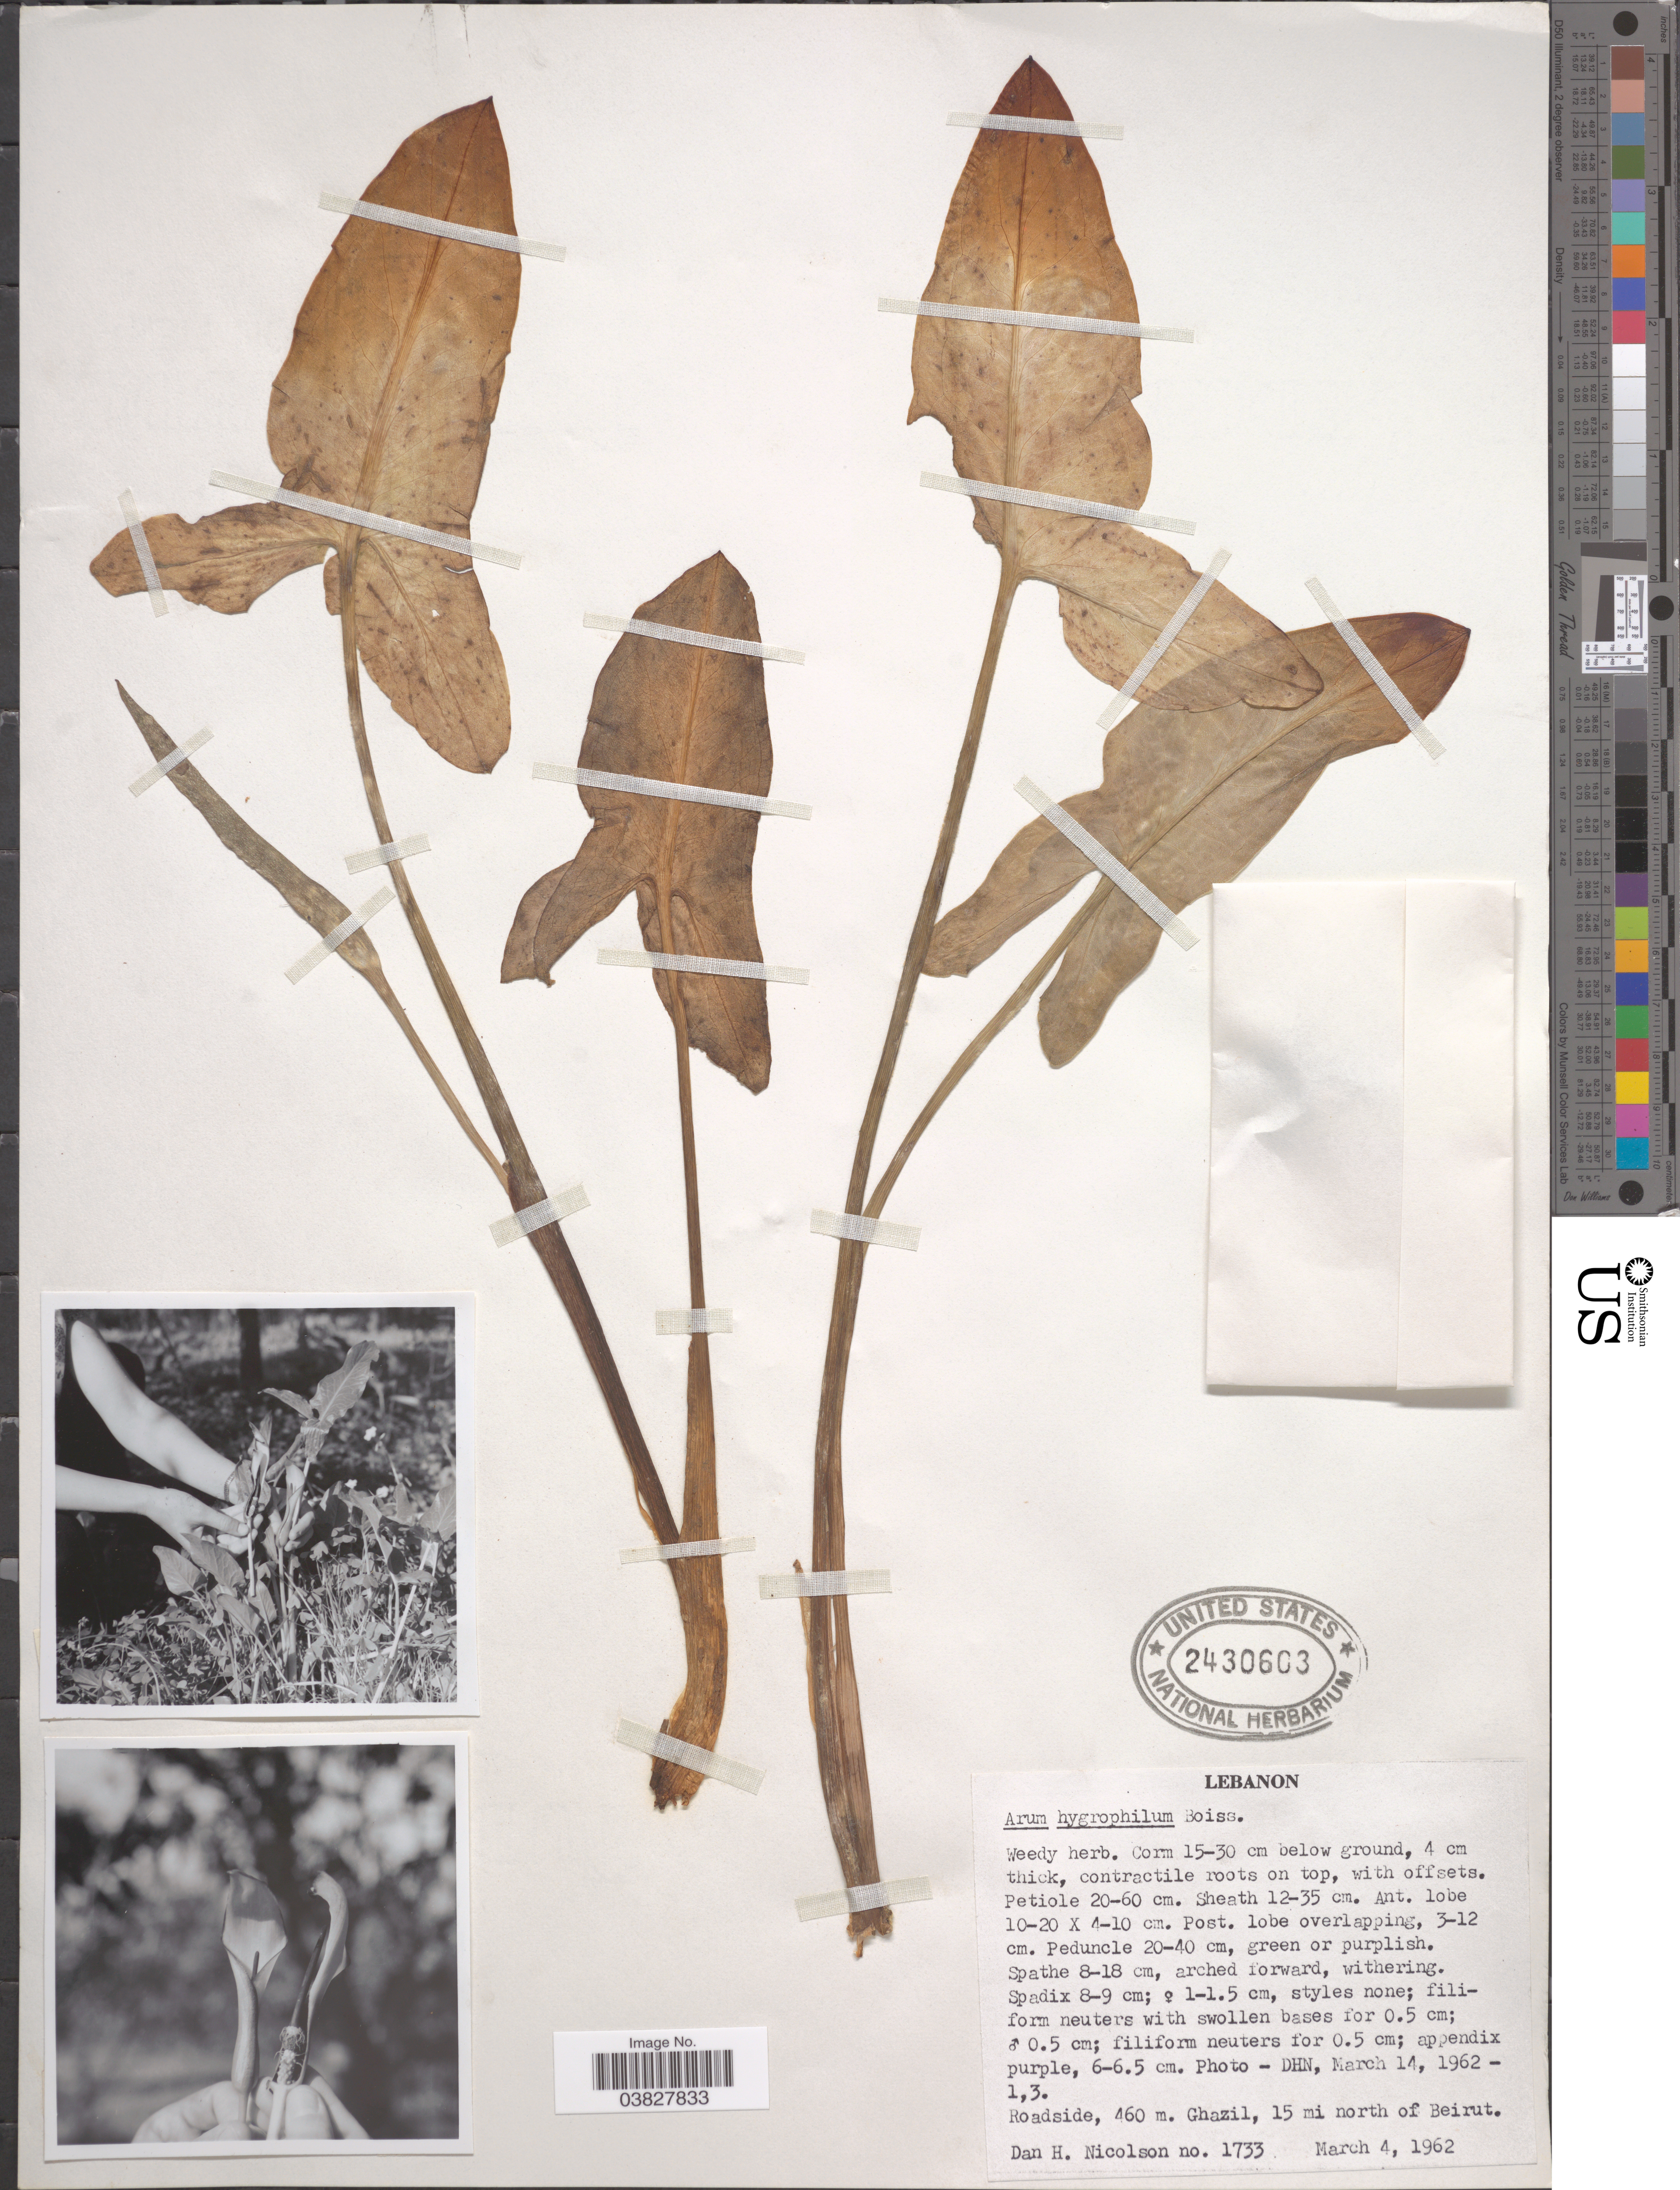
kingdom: Plantae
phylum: Tracheophyta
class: Liliopsida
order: Alismatales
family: Araceae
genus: Arum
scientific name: Arum hygrophilum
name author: Boiss.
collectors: D. H. Nicolson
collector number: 1733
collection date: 1962-03-04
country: Lebanon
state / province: Beyrouth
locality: Roadside, Ghazil, 15 mi. north of Beirut.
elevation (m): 460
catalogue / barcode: US 2430603